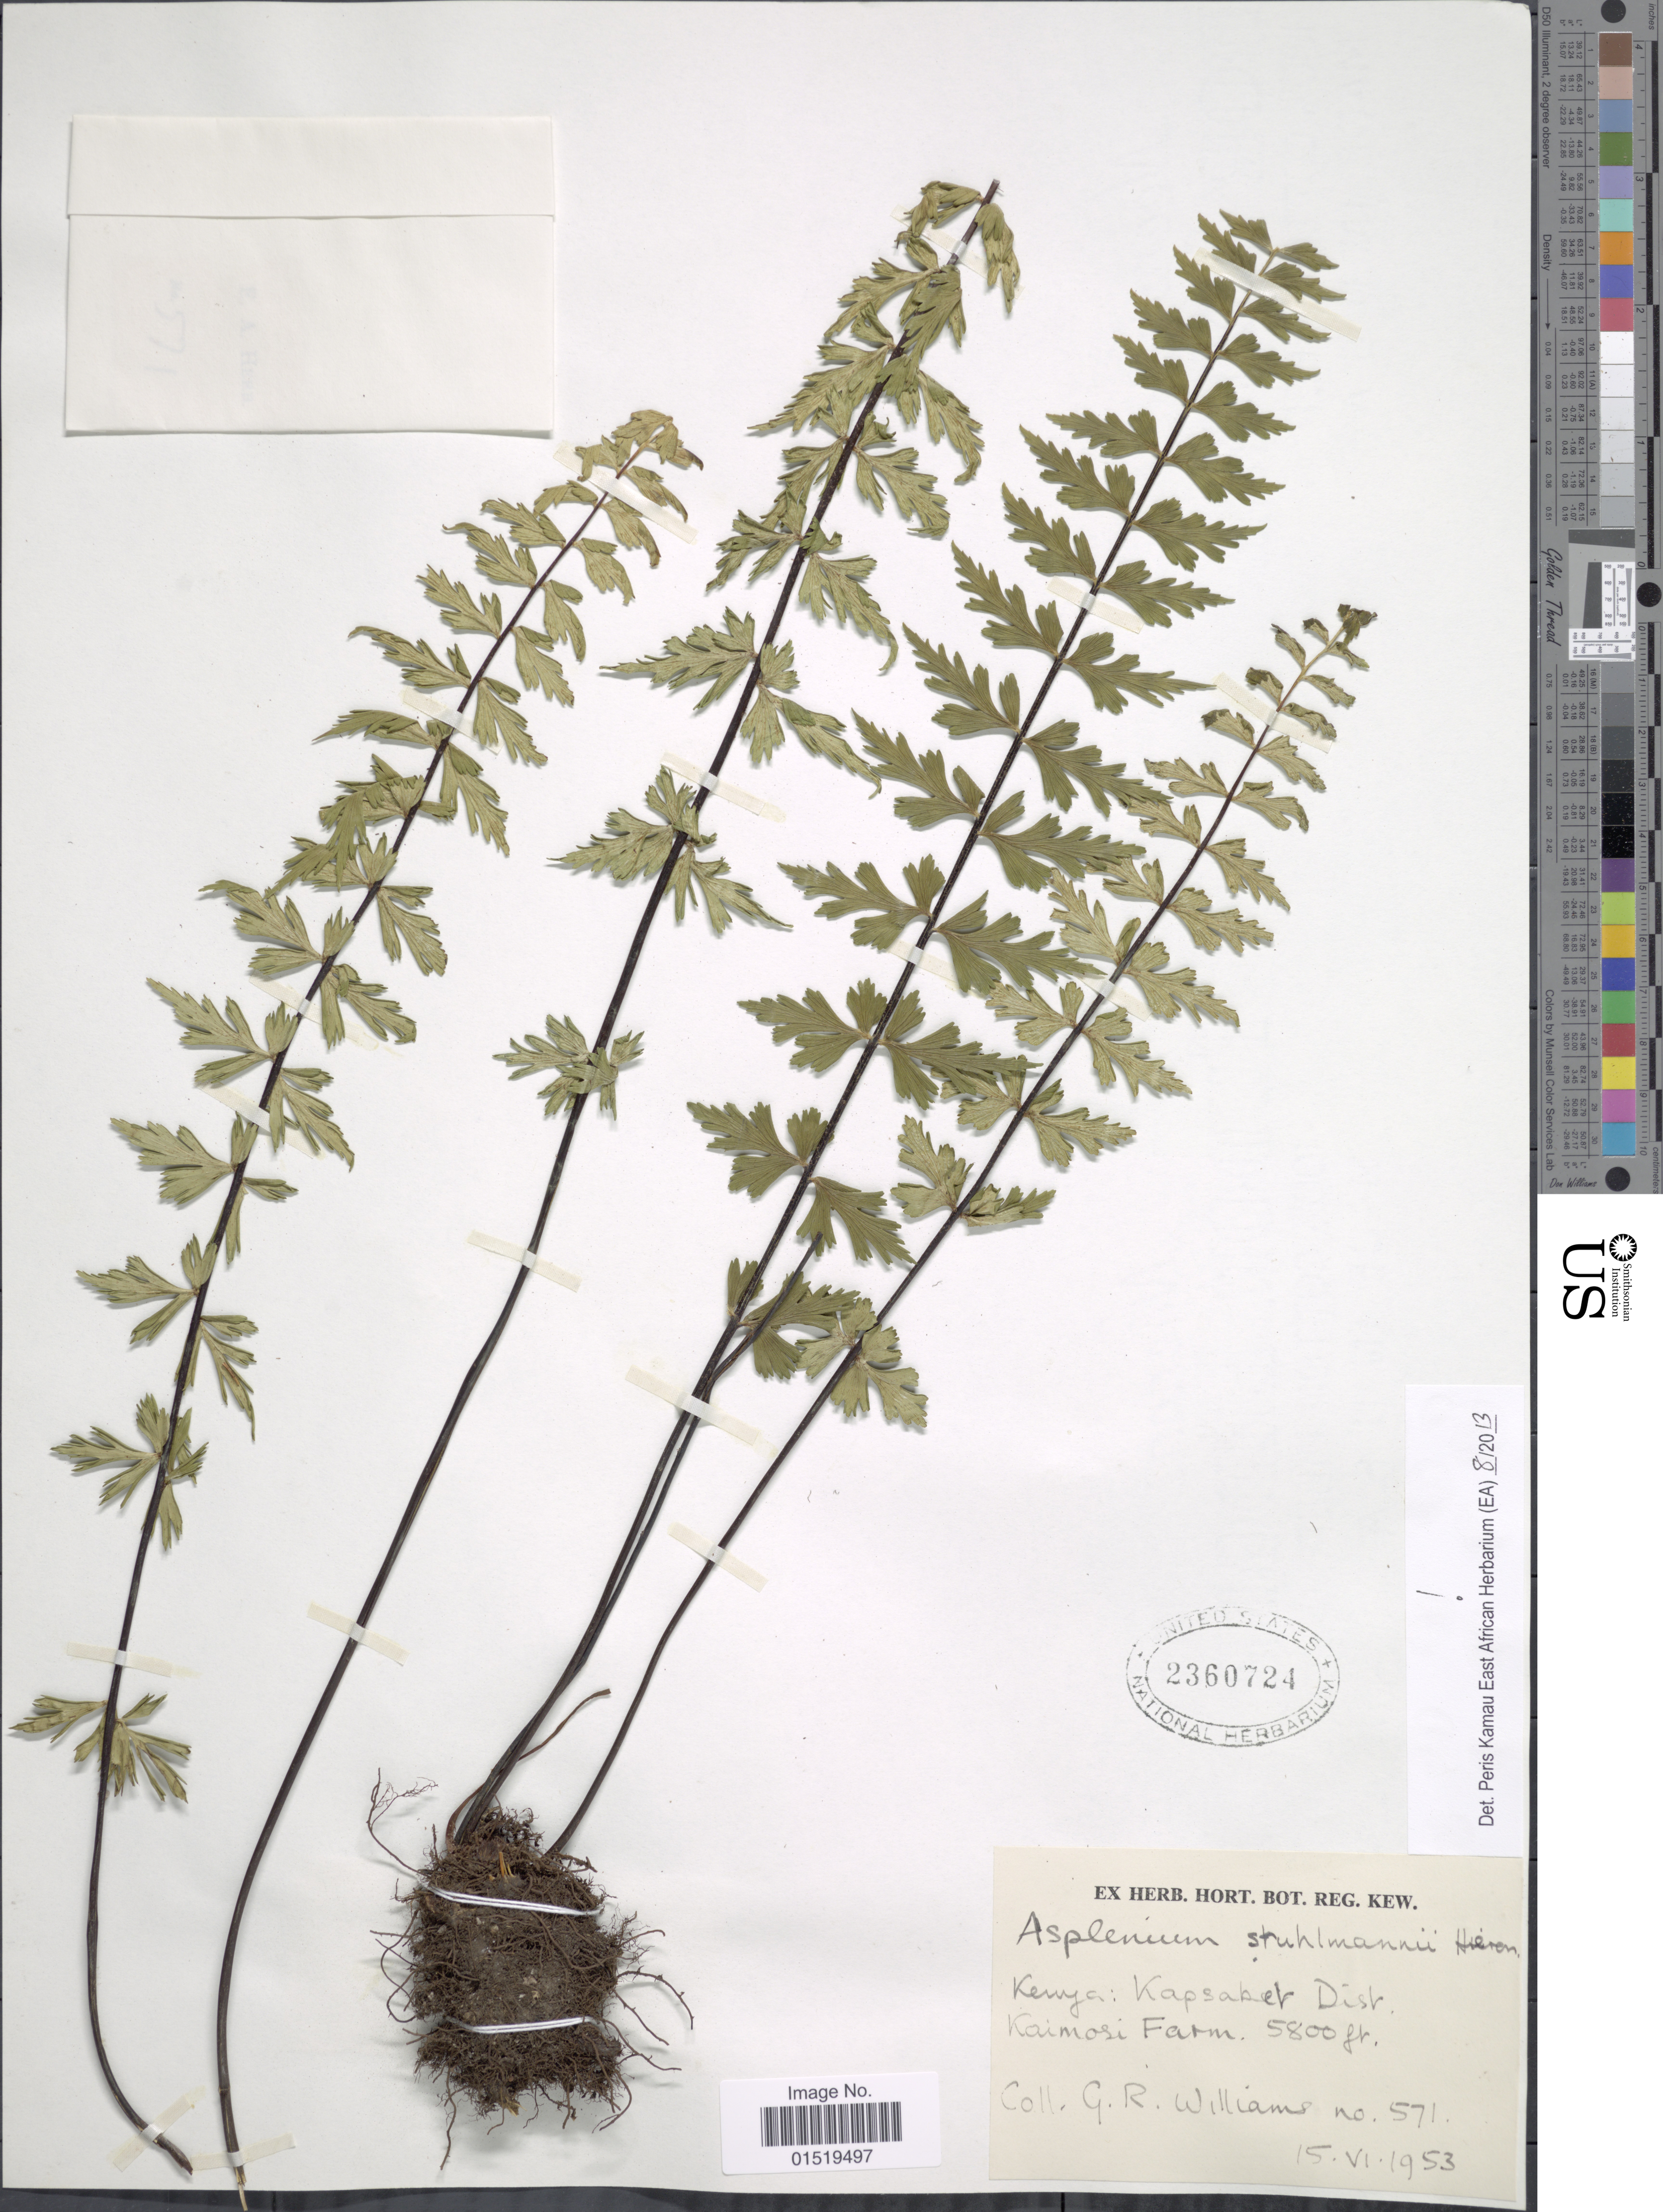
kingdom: Plantae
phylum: Tracheophyta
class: Polypodiopsida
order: Polypodiales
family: Aspleniaceae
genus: Asplenium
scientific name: Asplenium stuhlmannii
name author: Hieron.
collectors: G. Williams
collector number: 571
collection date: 1953-06-15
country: Kenya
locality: Kapsabet Dist. Kaimosi Farm.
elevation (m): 1768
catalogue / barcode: US 2360724